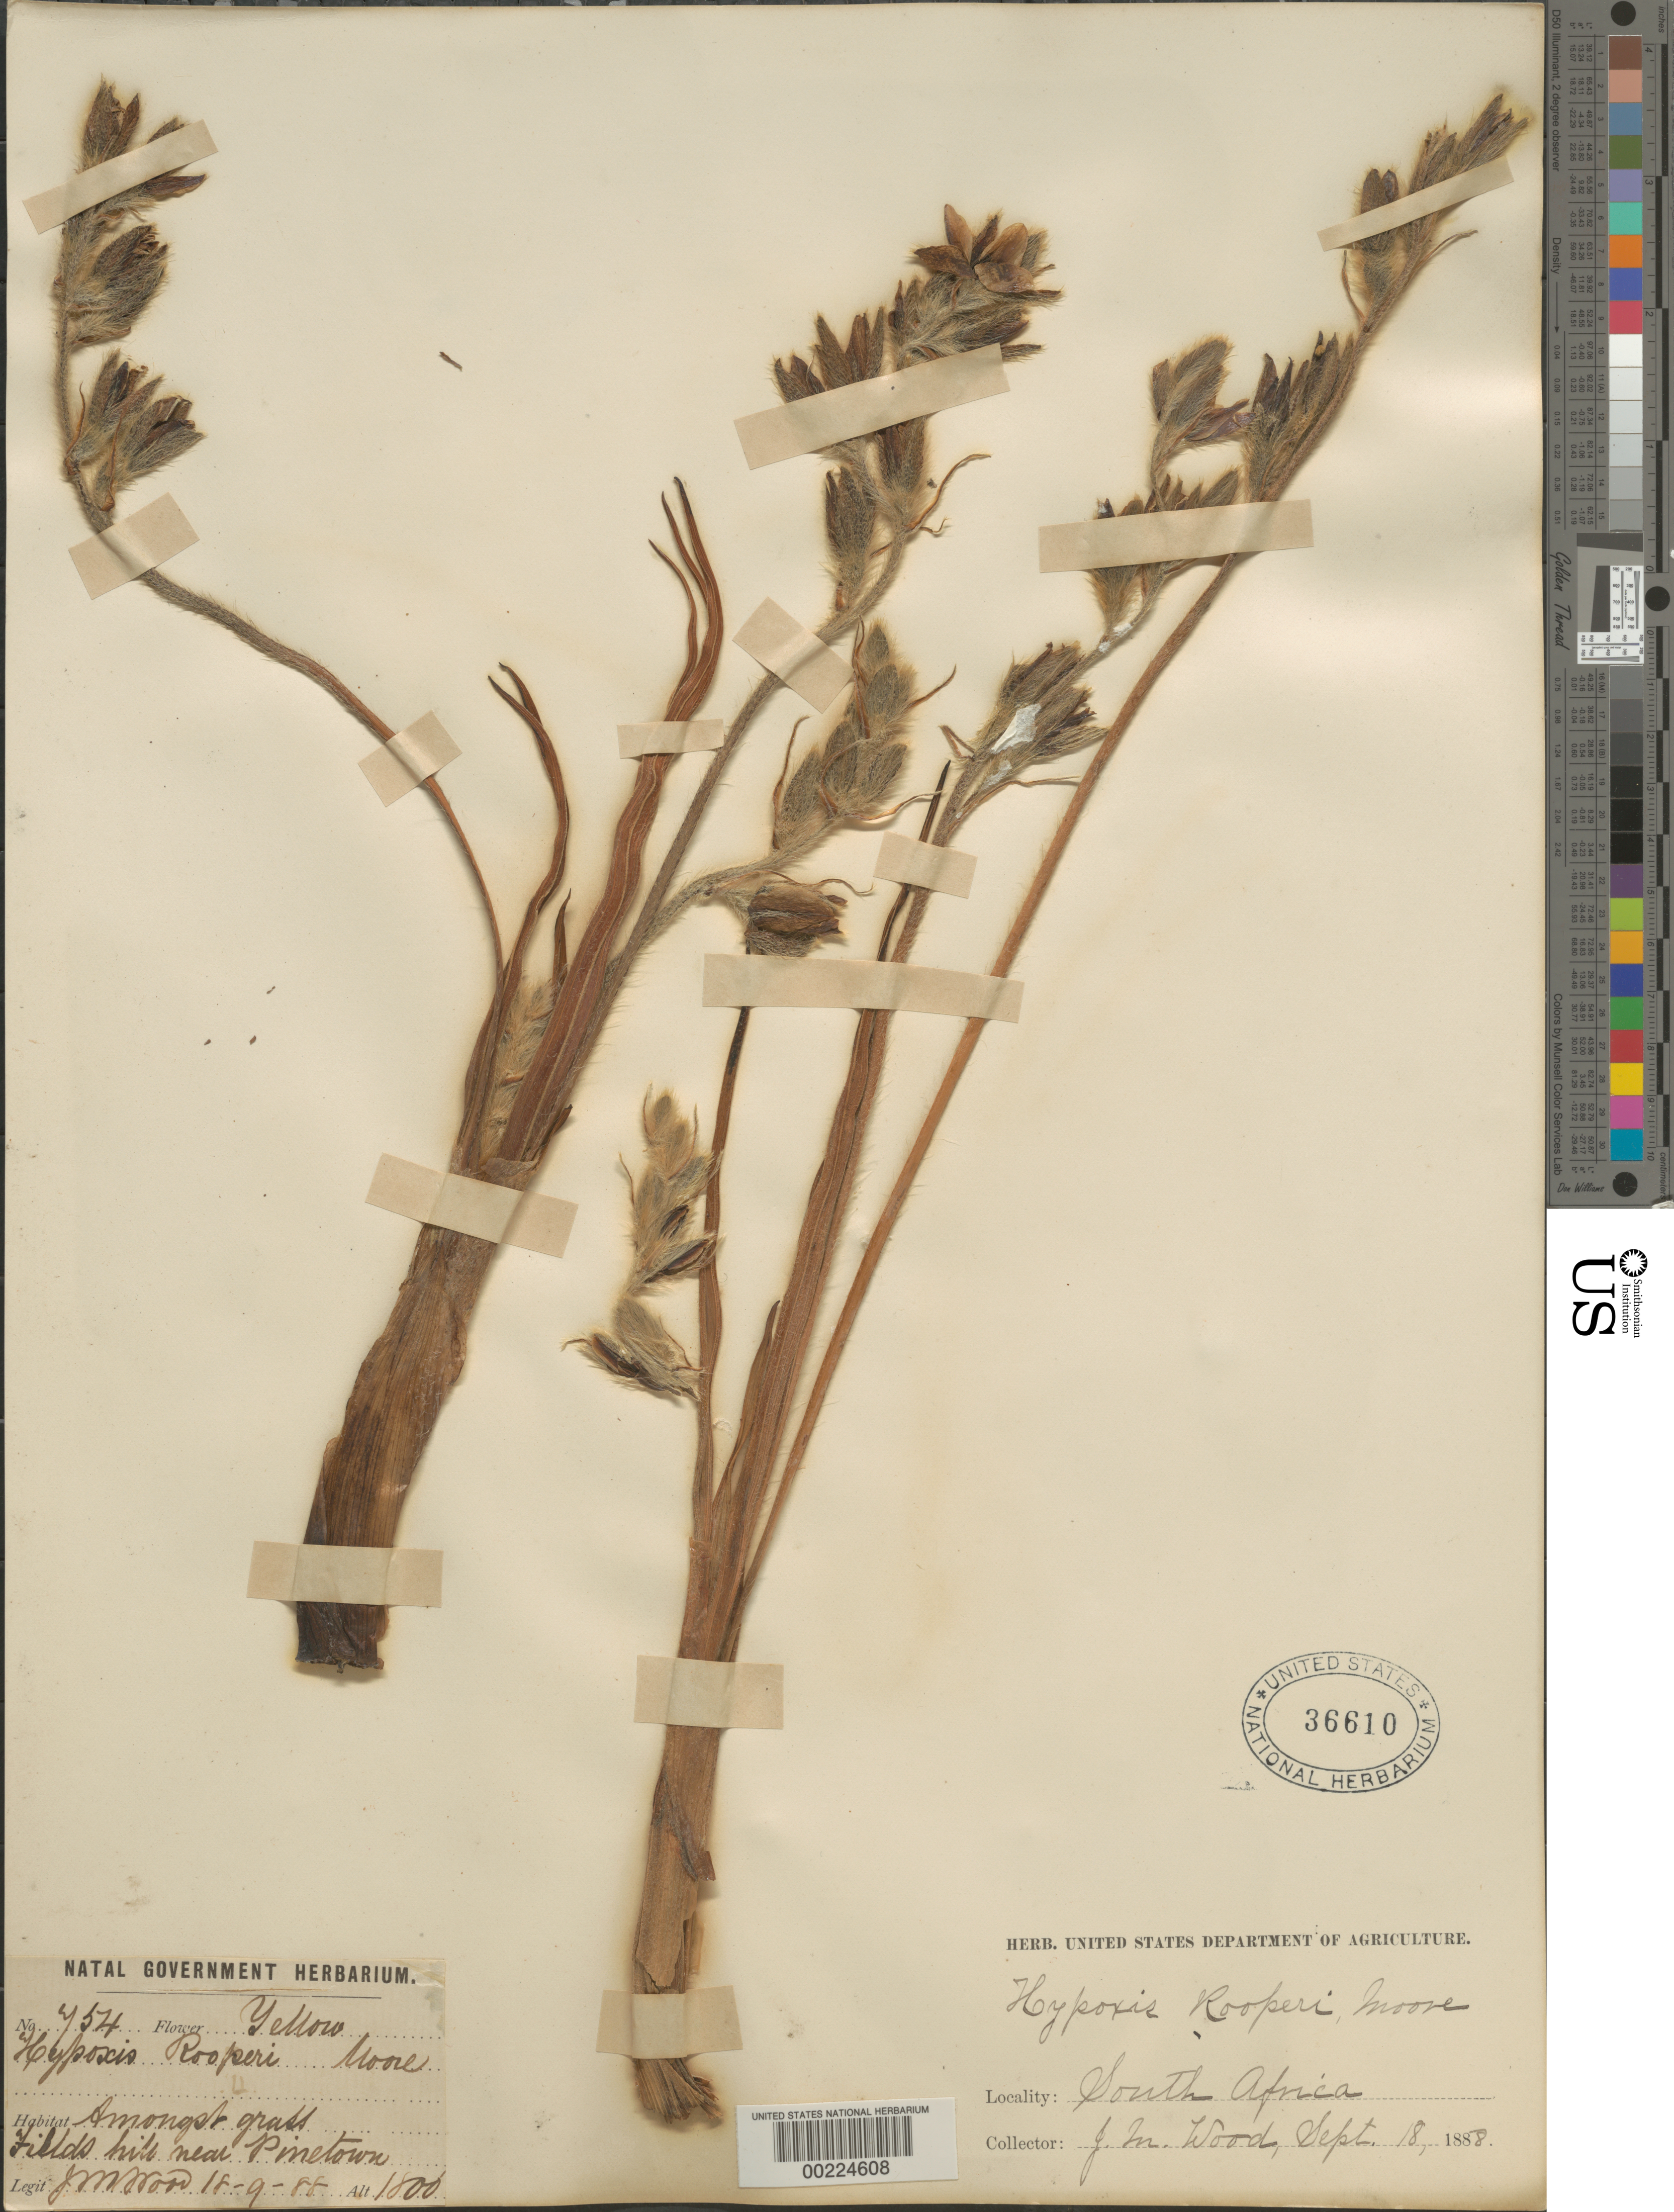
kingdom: Plantae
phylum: Tracheophyta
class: Liliopsida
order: Asparagales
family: Hypoxidaceae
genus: Hypoxis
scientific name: Hypoxis rooperi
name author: T. Moore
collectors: J. M. Wood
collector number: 954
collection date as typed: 18 Sep 1888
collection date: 1888-09-18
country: South Africa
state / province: KwaZulu-Natal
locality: Hills near pinetown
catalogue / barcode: US 36610